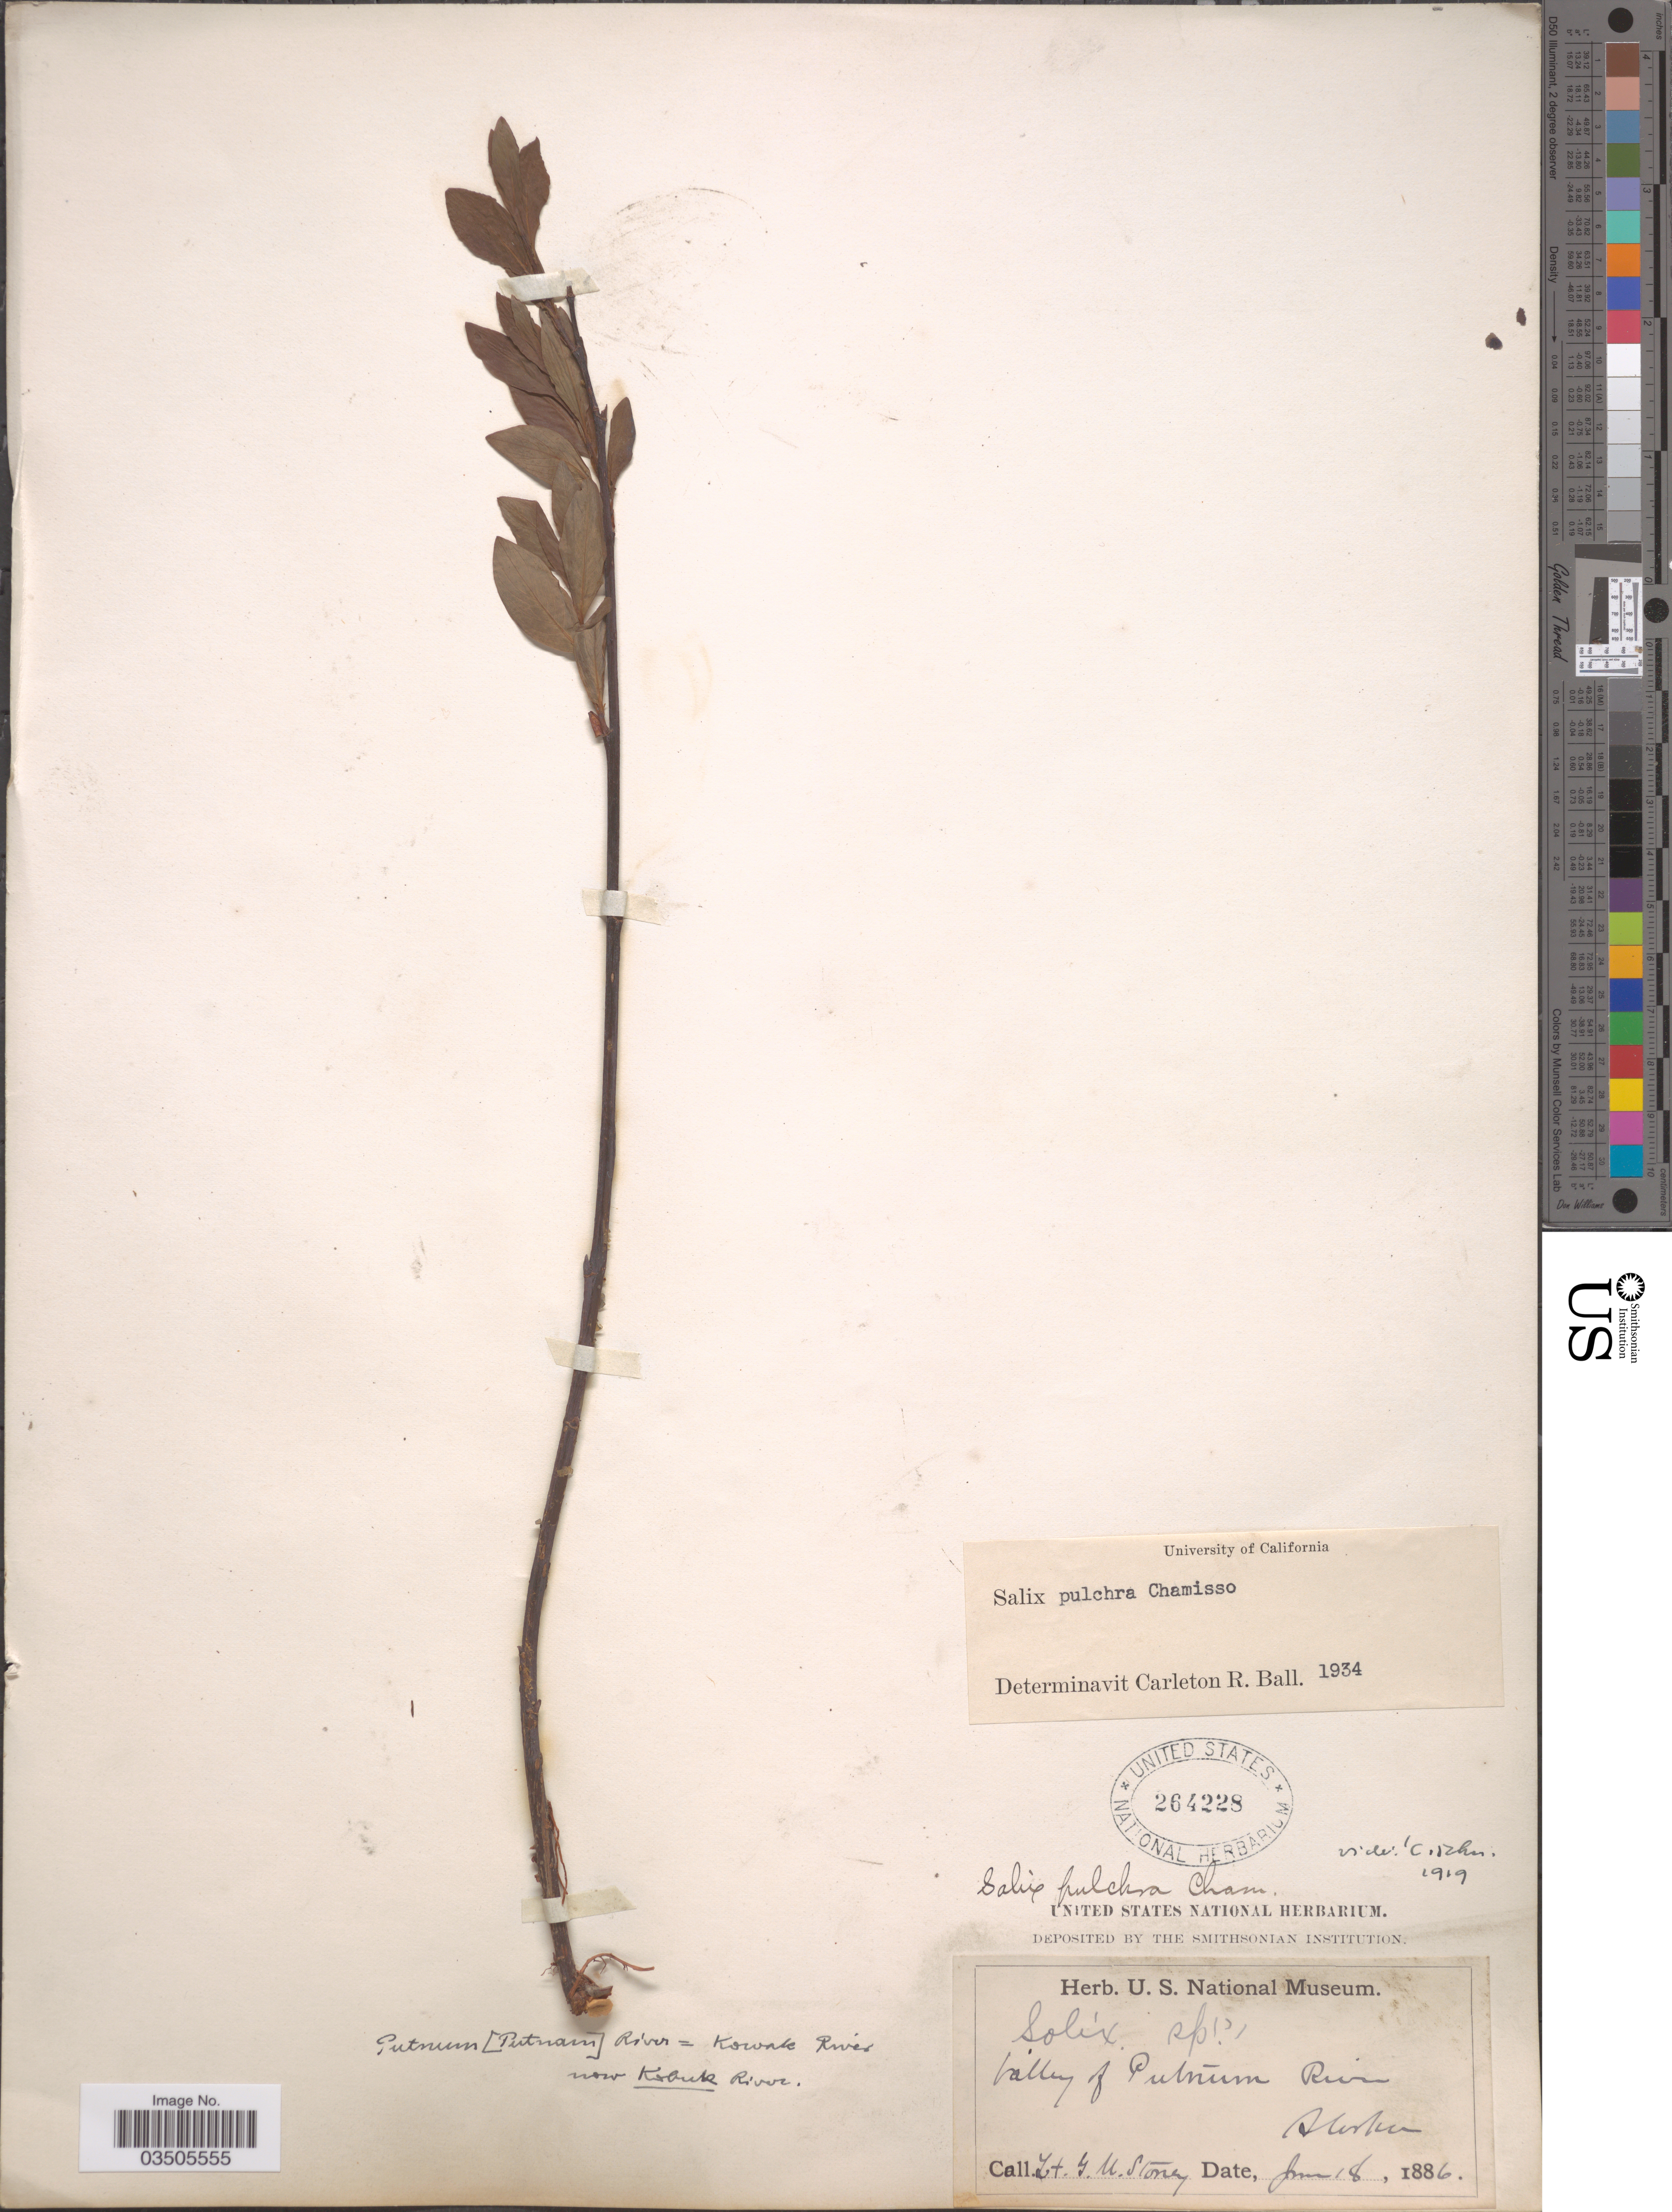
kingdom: Plantae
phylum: Tracheophyta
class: Magnoliopsida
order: Malpighiales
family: Salicaceae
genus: Salix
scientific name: Salix pulchra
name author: Cham.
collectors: G. Stoney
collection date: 1886-06-18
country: United States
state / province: Alaska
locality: Valley of Putnum River. Putnum [Putnam] River=Kowale River now Kobuk River.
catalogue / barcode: US 264228